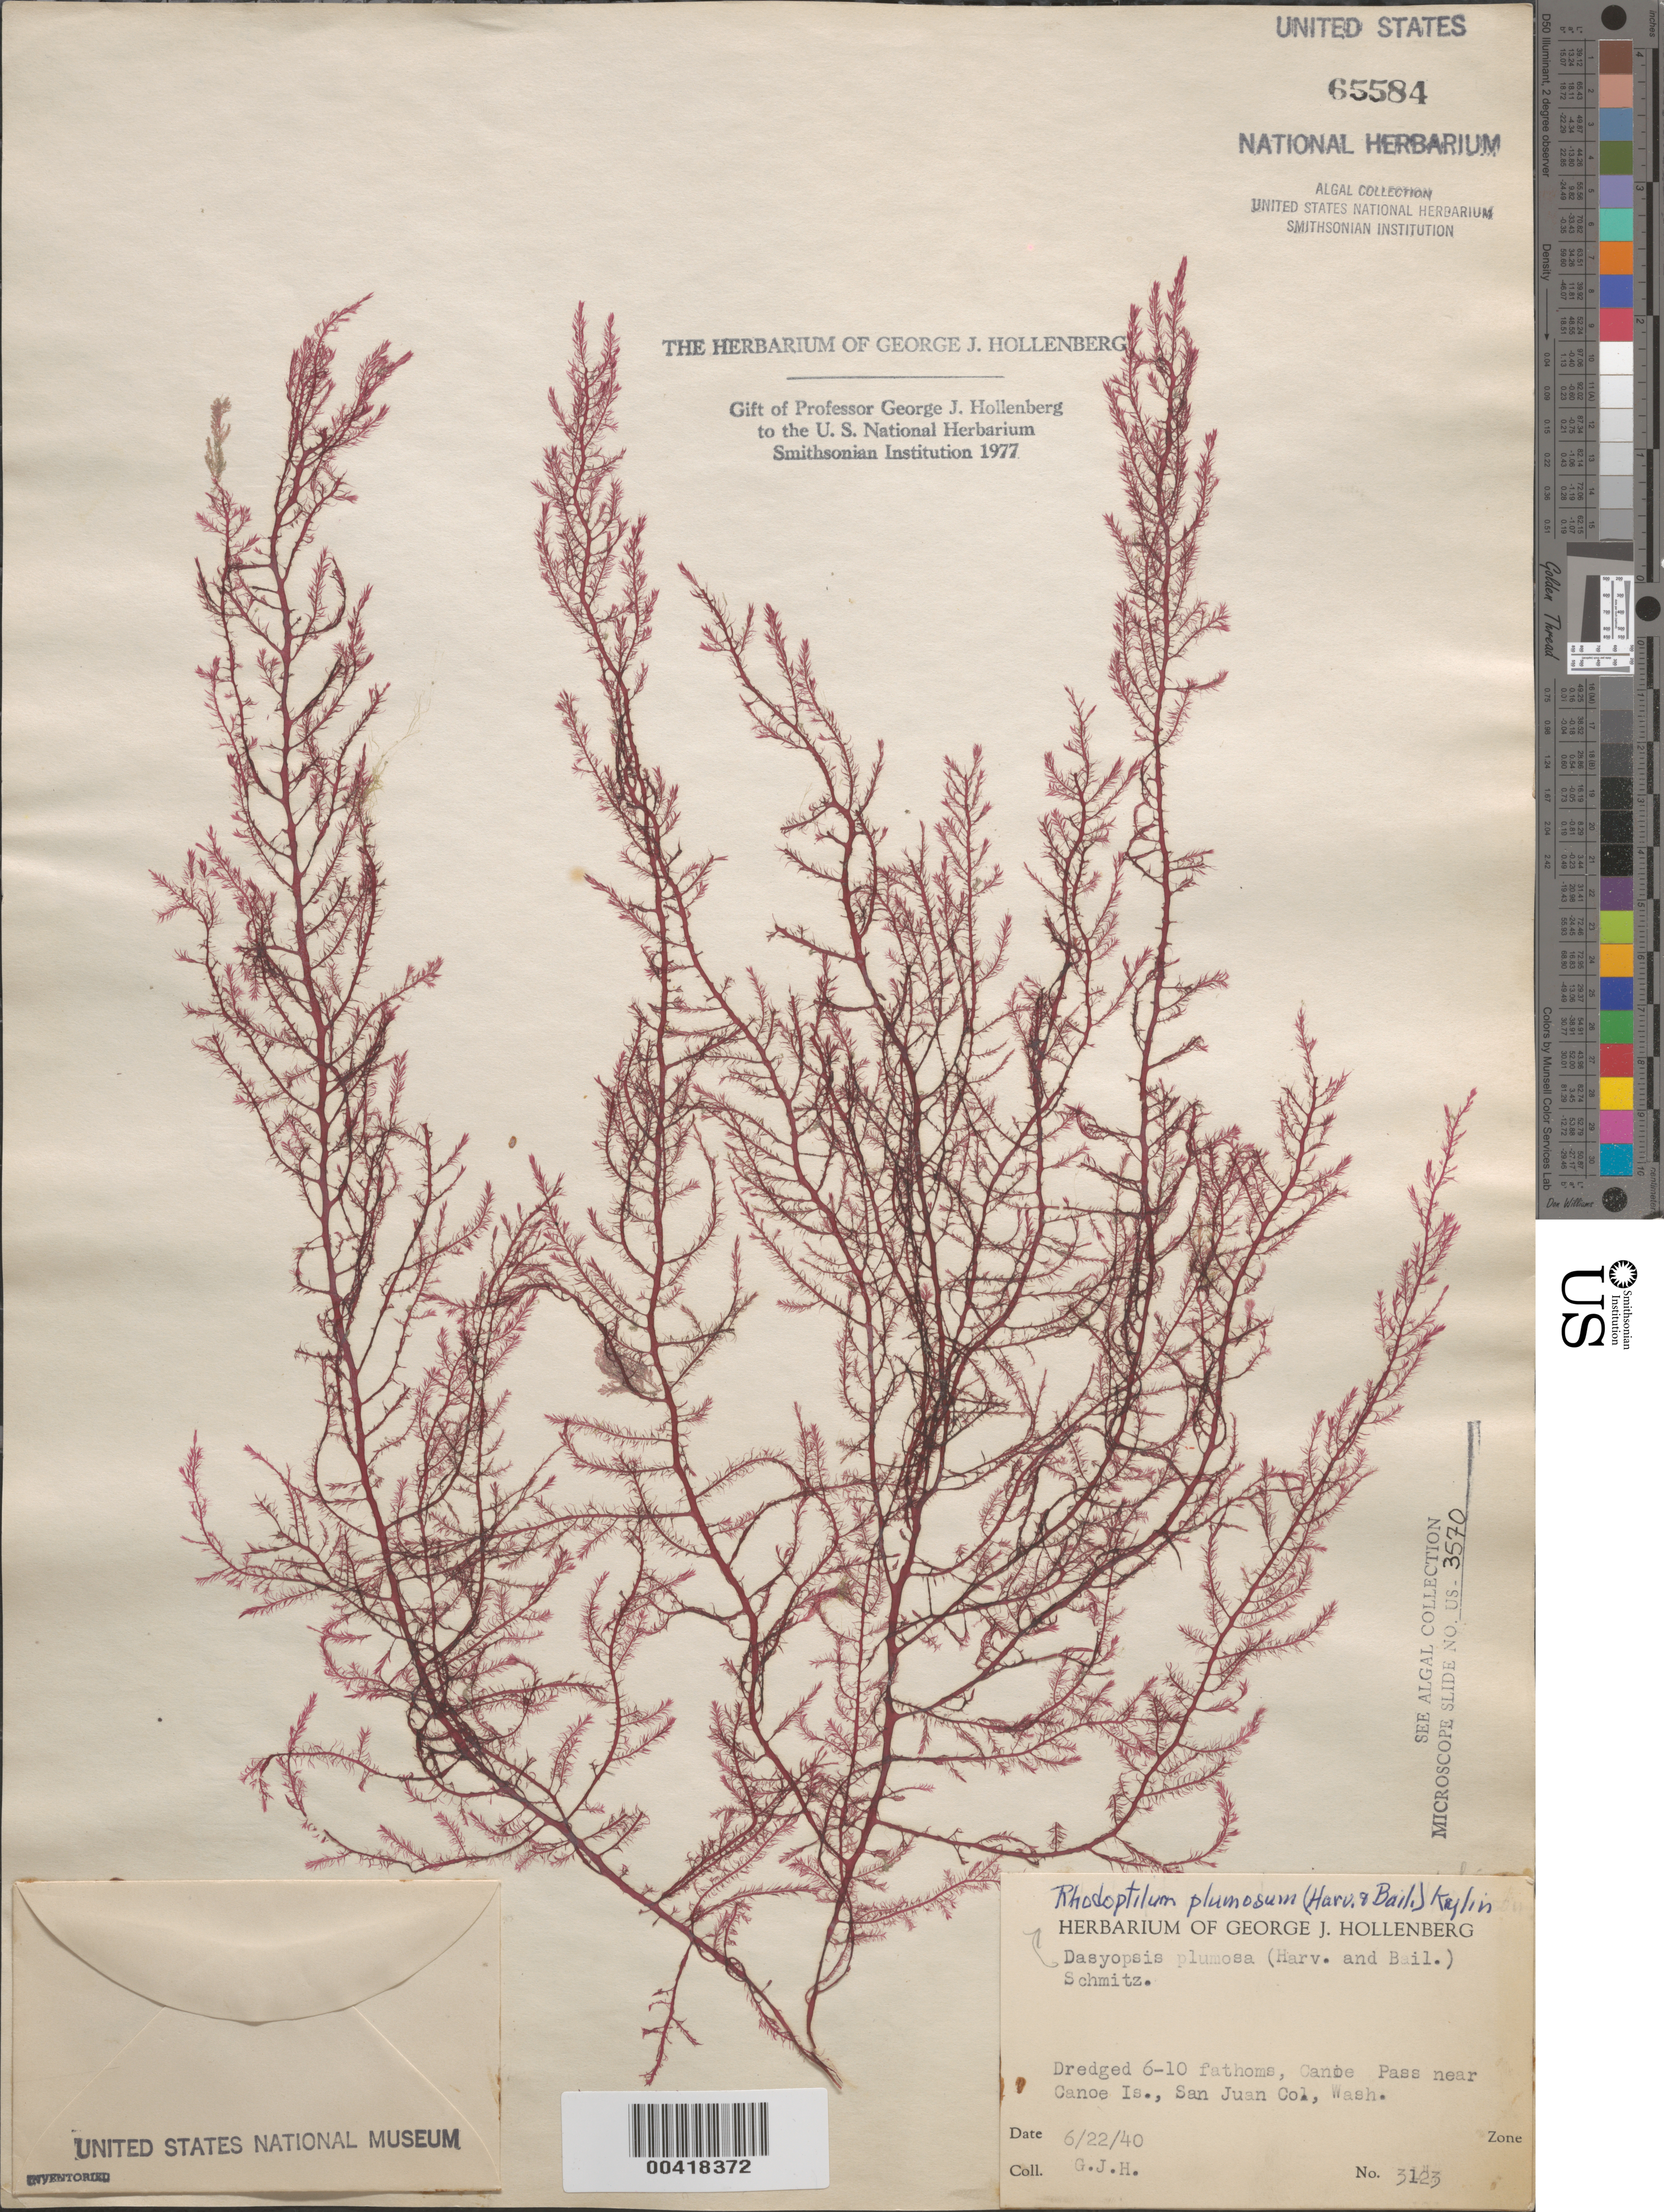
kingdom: Plantae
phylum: Rhodophyta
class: Florideophyceae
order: Ceramiales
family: Dasyaceae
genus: Rhodoptilum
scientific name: Rhodoptilum plumosum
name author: (Harv. & Bail.) Kylin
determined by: Hollenberg, George J.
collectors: G. Hollenberg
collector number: GJH 3123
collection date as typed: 22 Jun 1940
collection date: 1940-06-22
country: United States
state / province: Washington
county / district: San Juan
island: San Juan Islands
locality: Canoe Pass near Canoe Island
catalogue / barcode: US 65584